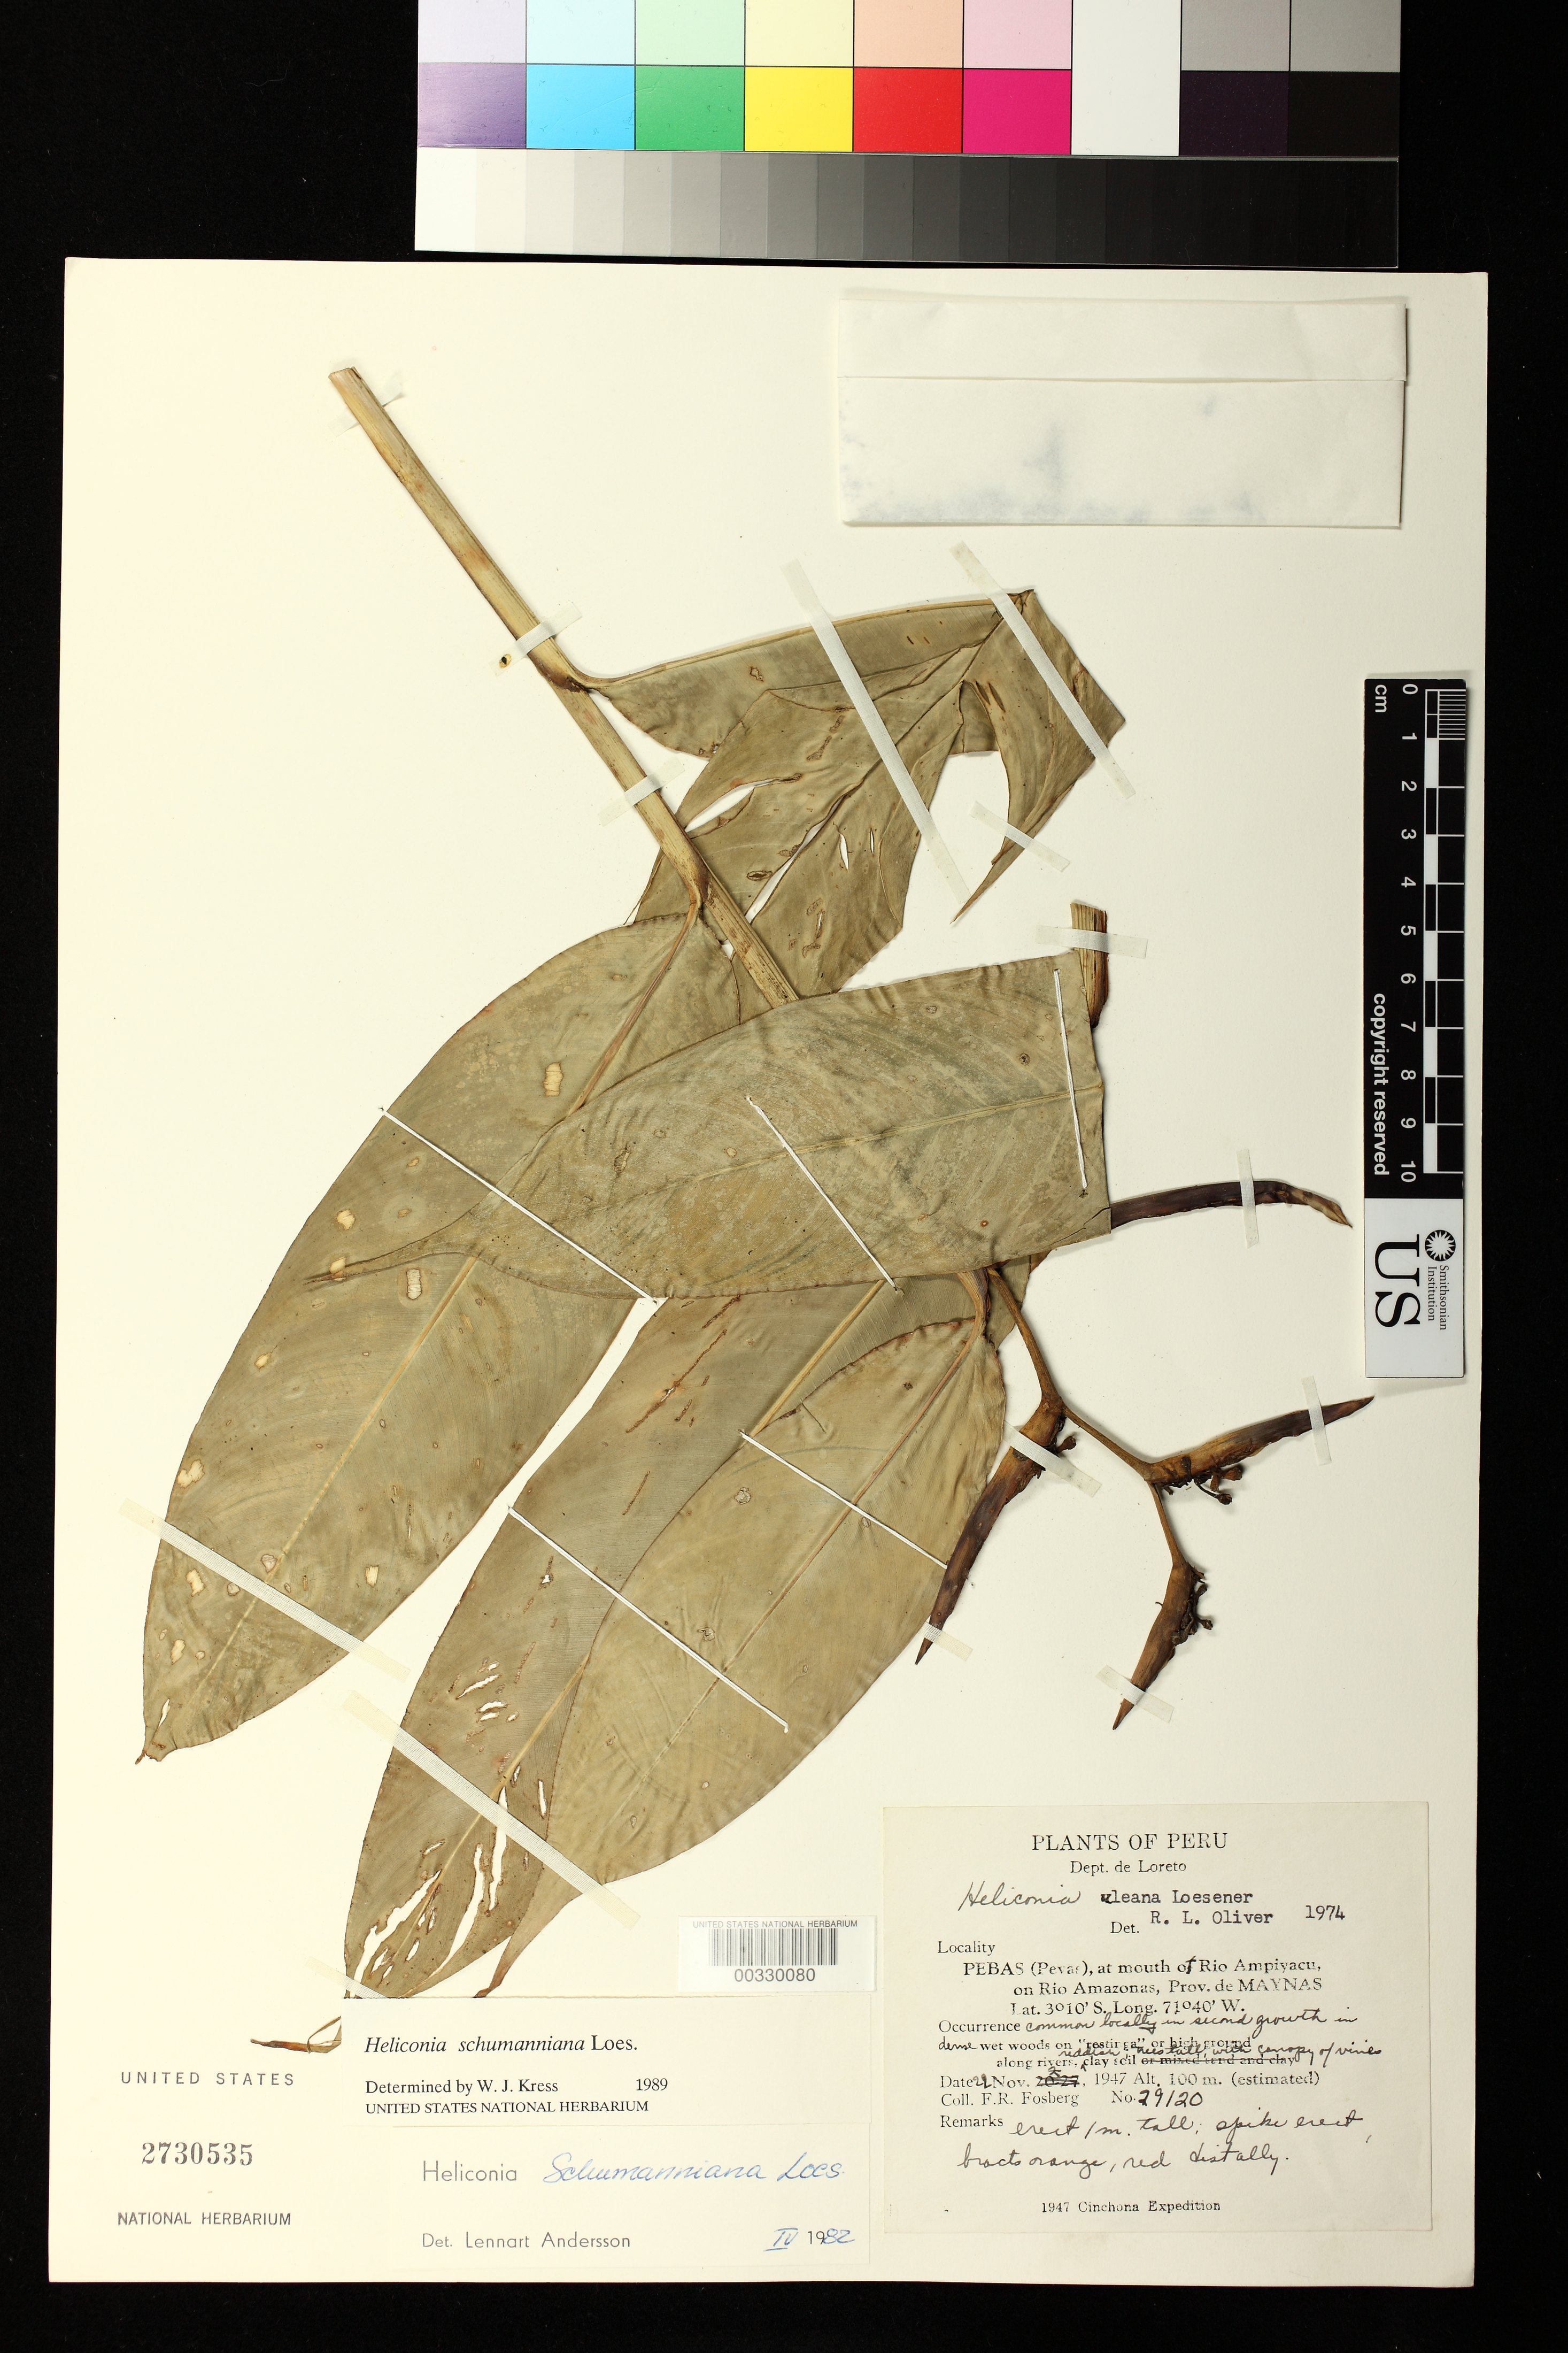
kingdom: Plantae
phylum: Tracheophyta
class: Liliopsida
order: Zingiberales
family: Heliconiaceae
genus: Heliconia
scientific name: Heliconia schumanniana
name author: Loes.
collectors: F. R. Fosberg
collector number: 29120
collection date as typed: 22 Nov 1947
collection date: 1947-11-22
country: Peru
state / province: Loreto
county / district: Maynas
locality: Pebas (pevas), at mouth of rio ampiyacu, on rio amazonas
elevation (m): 100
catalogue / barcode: US 2730535